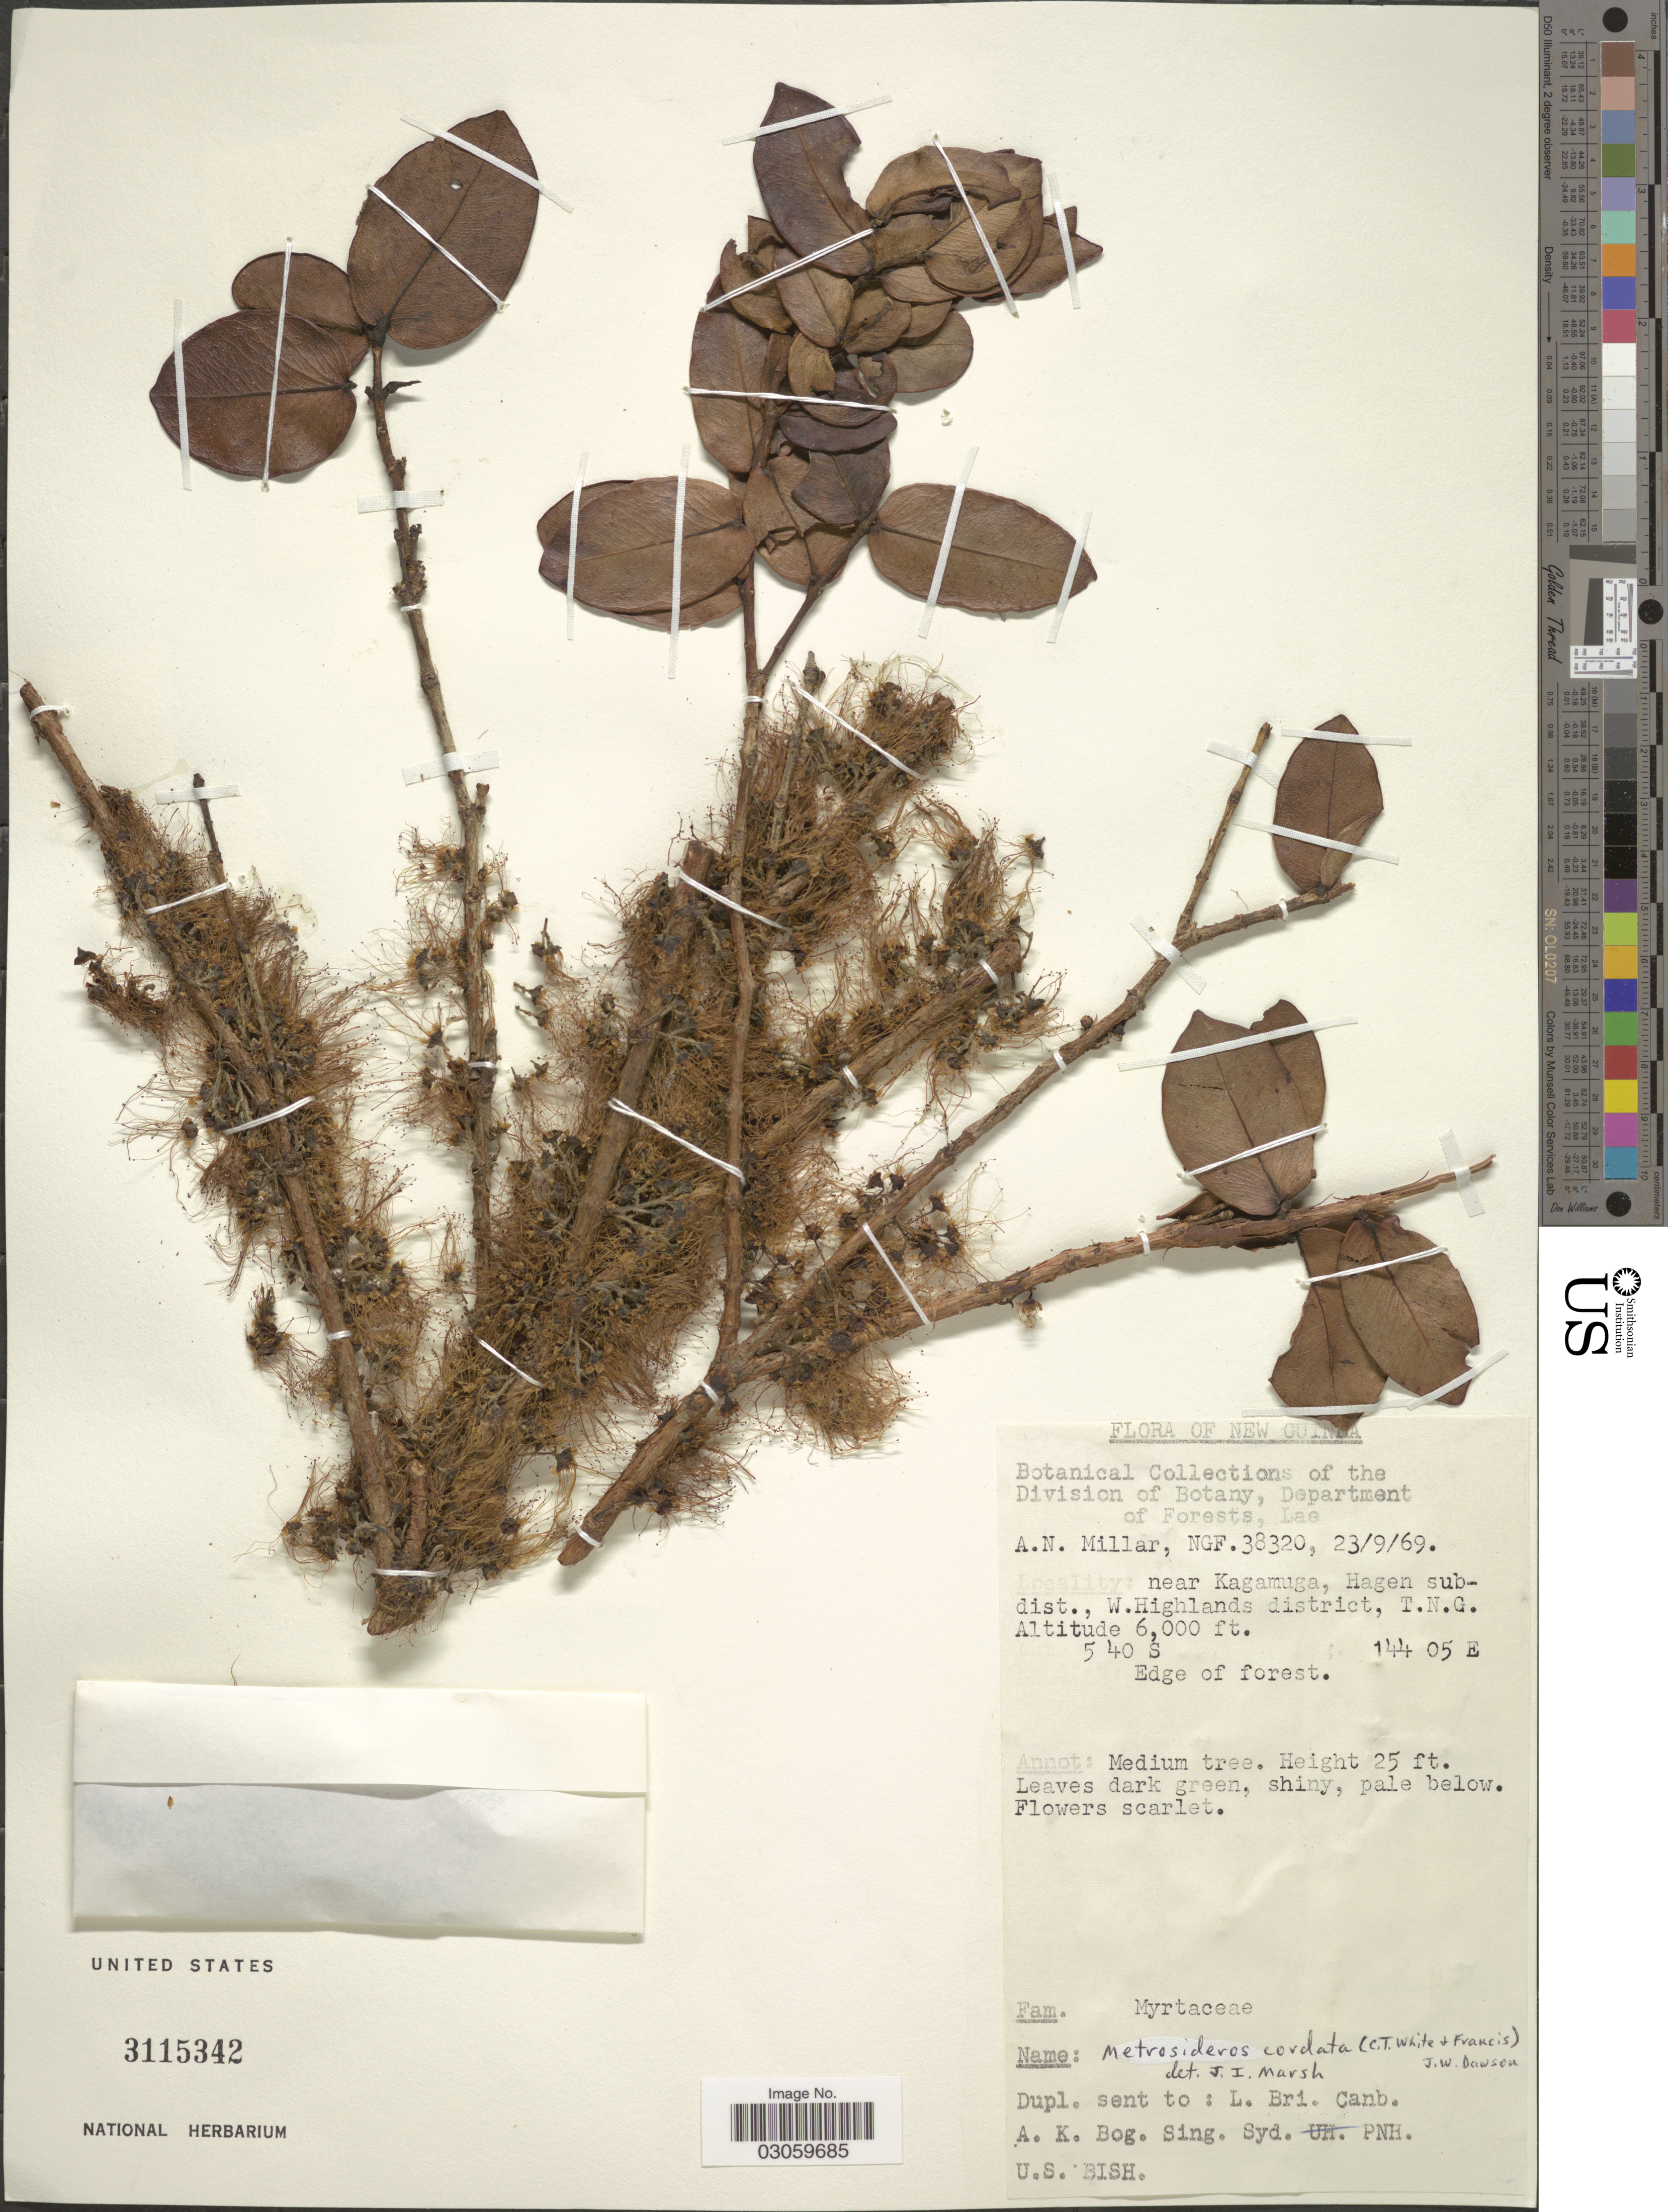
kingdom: Plantae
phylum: Tracheophyta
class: Magnoliopsida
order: Myrtales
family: Myrtaceae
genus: Metrosideros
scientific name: Metrosideros cordata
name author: (C.T. White & W.D. Francis) Dawson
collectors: A. Millar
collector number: NGF 38320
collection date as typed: Transcribed d/m/y: 23/9/69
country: Papua New Guinea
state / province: Western Highlands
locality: New Guinea. Near Kagamuga, Hagen sub-dist., W. Highlands district, T.N.G.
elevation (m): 1829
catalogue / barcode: US 3115342